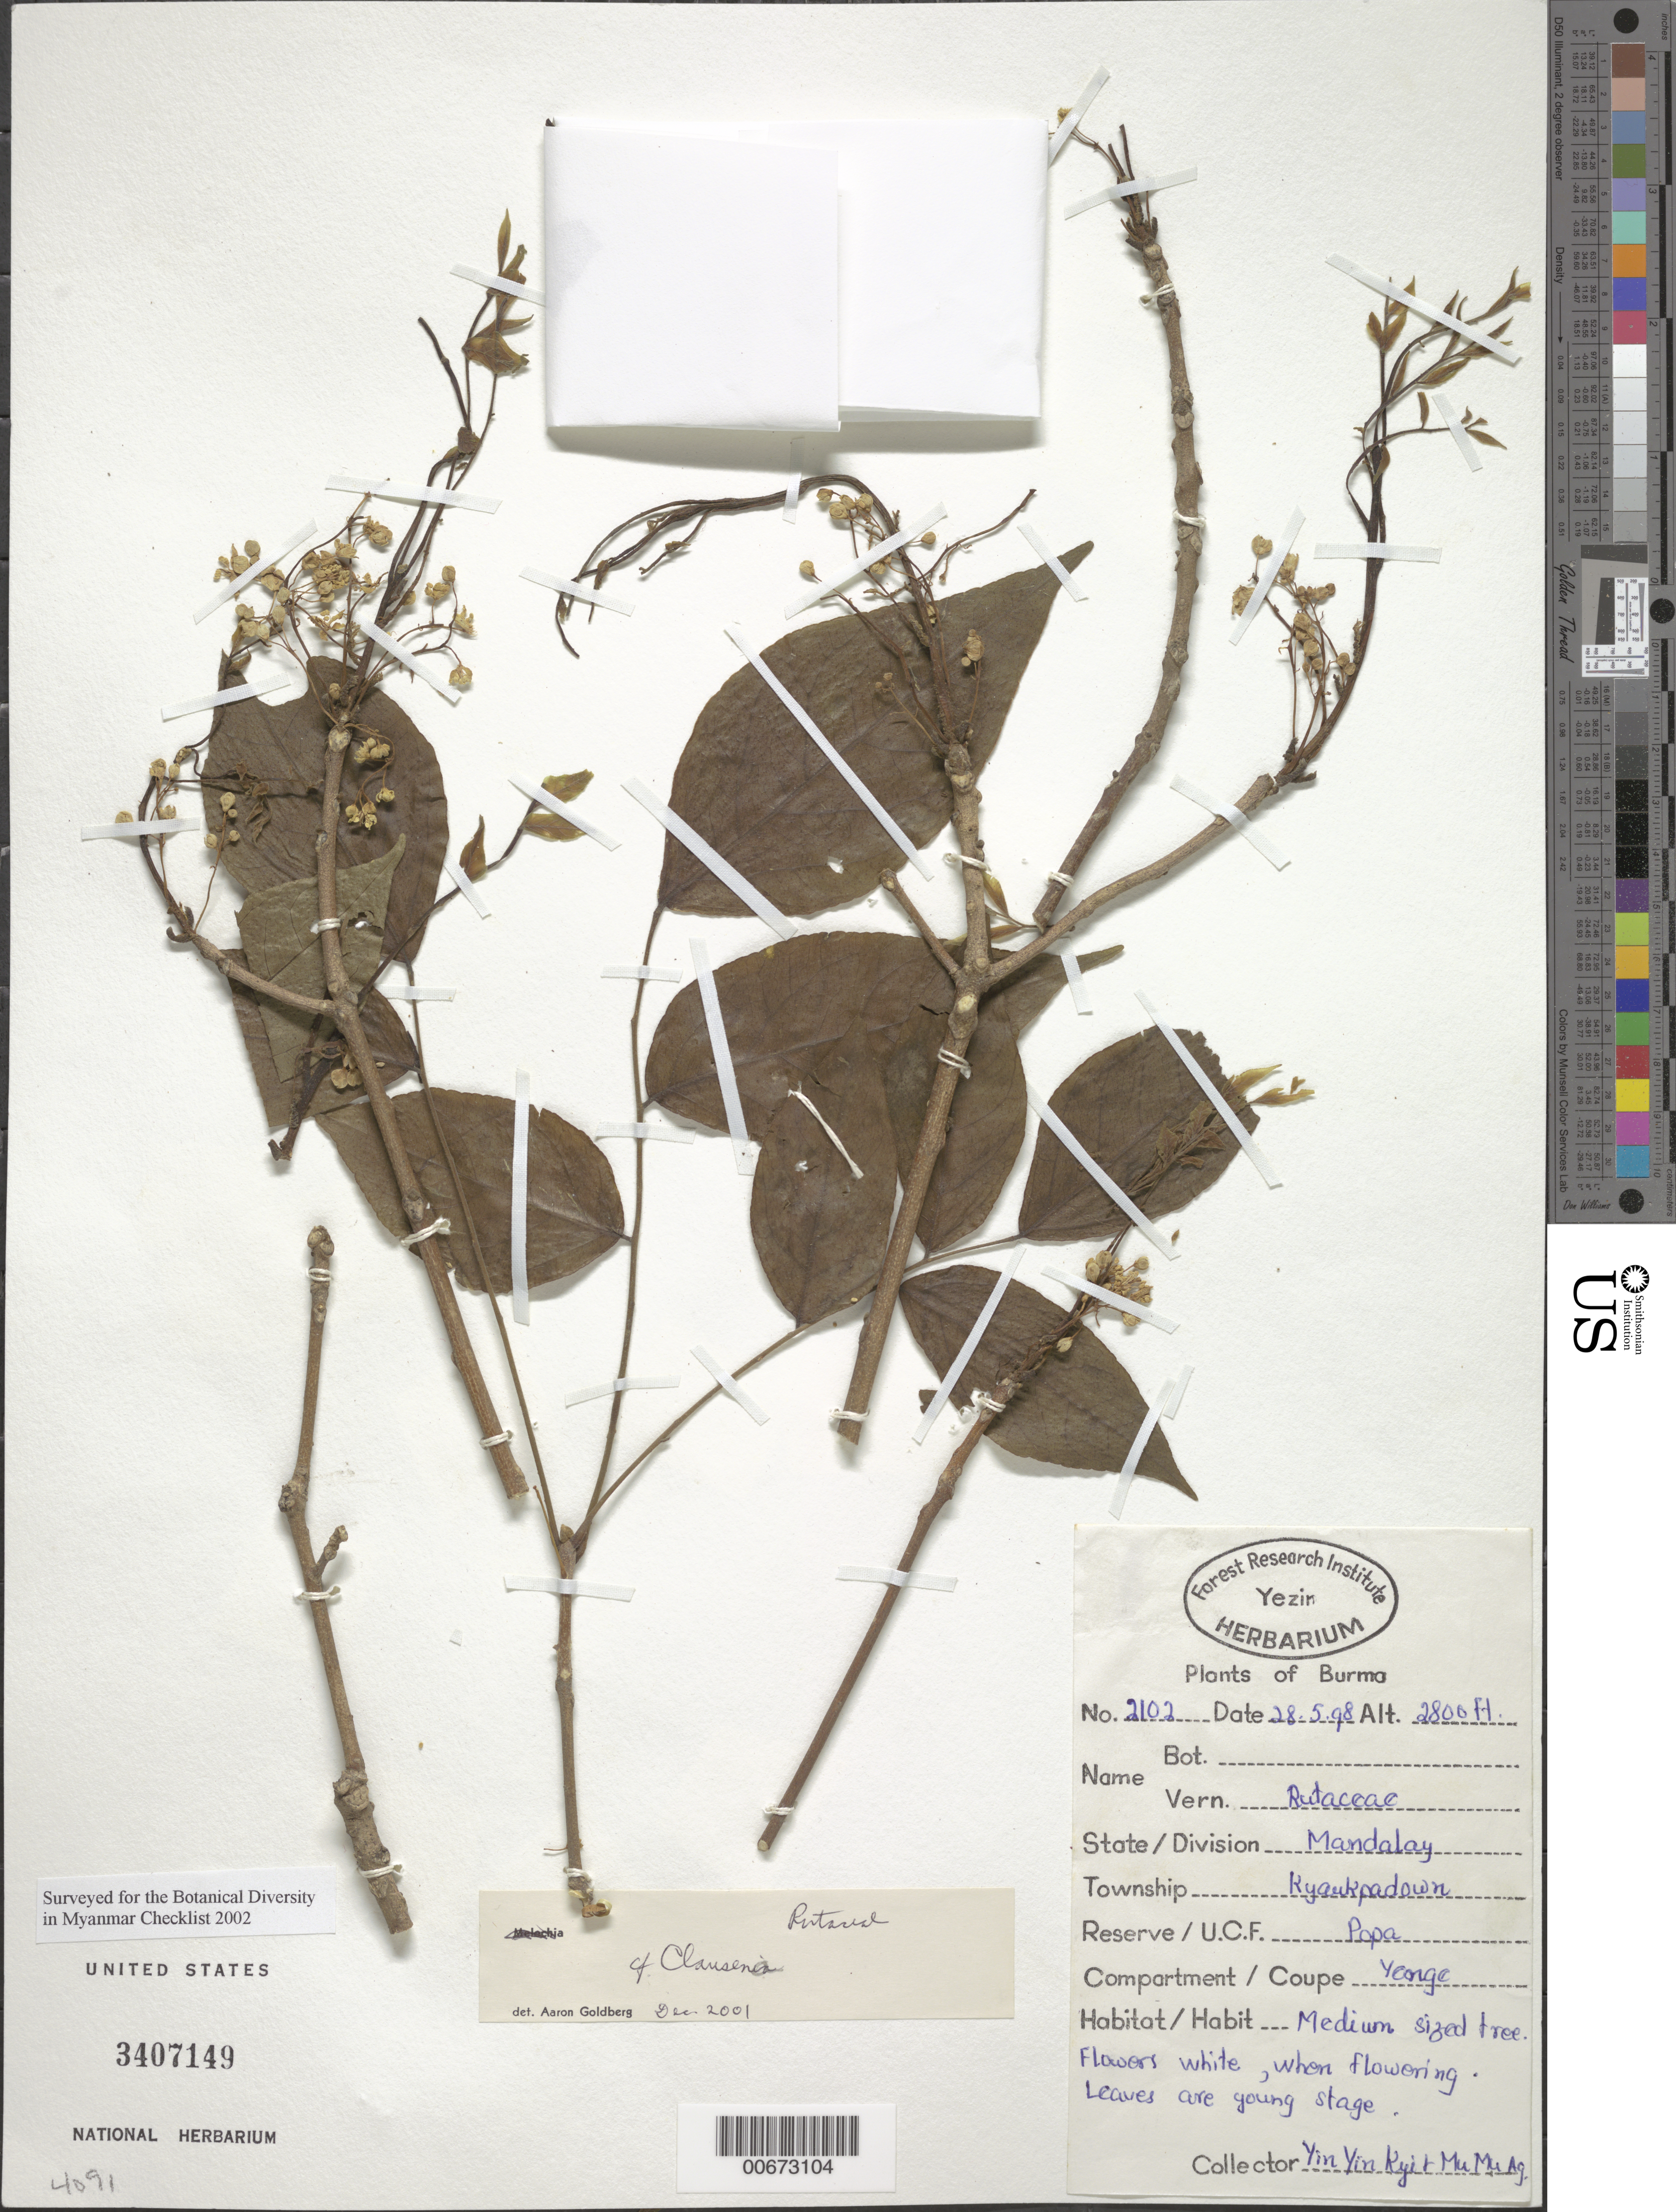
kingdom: Plantae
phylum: Tracheophyta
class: Magnoliopsida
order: Sapindales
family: Rutaceae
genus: Clausena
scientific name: Clausena sp.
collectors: Kyi, Y.Y. & Mu Mu Aung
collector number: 2102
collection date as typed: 28 May 1998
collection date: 1998-05-28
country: Myanmar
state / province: Mandalay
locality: Kyaukpdown, Mt. Popa, Yenge.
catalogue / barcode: US 3407149